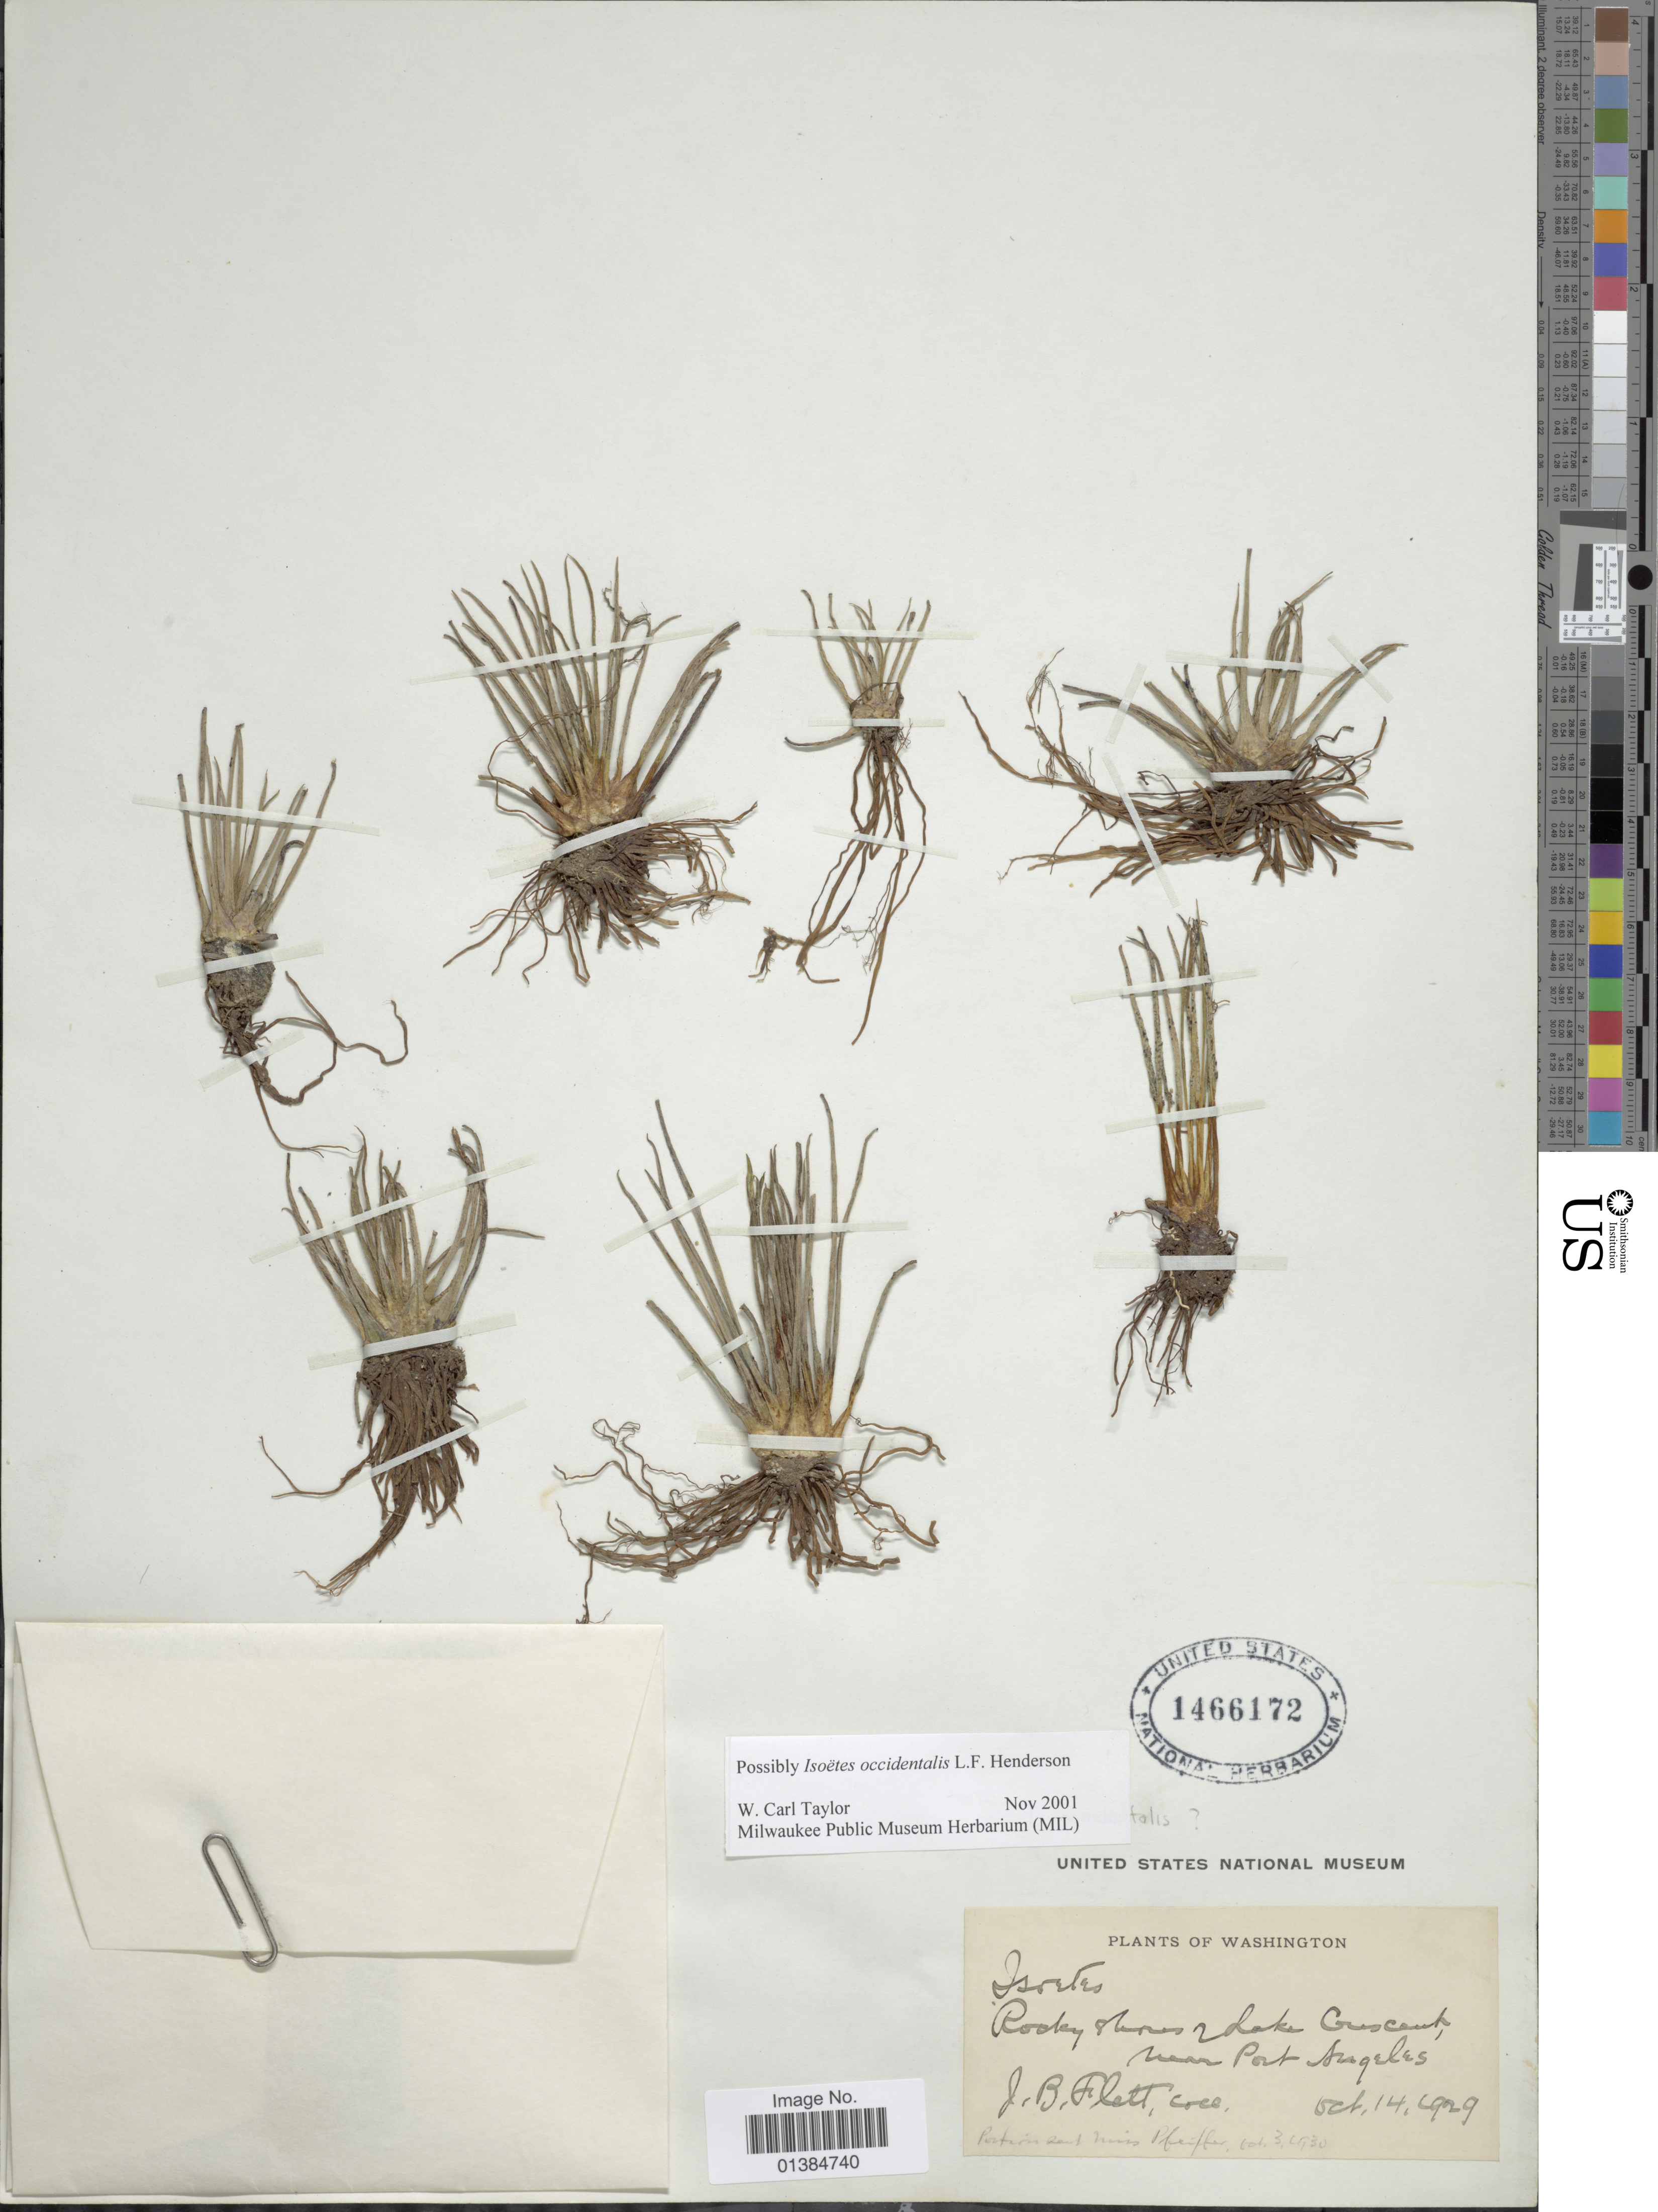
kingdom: Plantae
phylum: Tracheophyta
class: Lycopodiopsida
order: Isoetales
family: Isoetaceae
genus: Isoetes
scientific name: Isoetes occidentalis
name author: L.F. Hend.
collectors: J. Flett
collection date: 1929-10-14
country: United States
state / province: Washington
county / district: Clallam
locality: Rocky shores of Lake Crescent, near Port Angeles.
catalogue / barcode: US 1466172